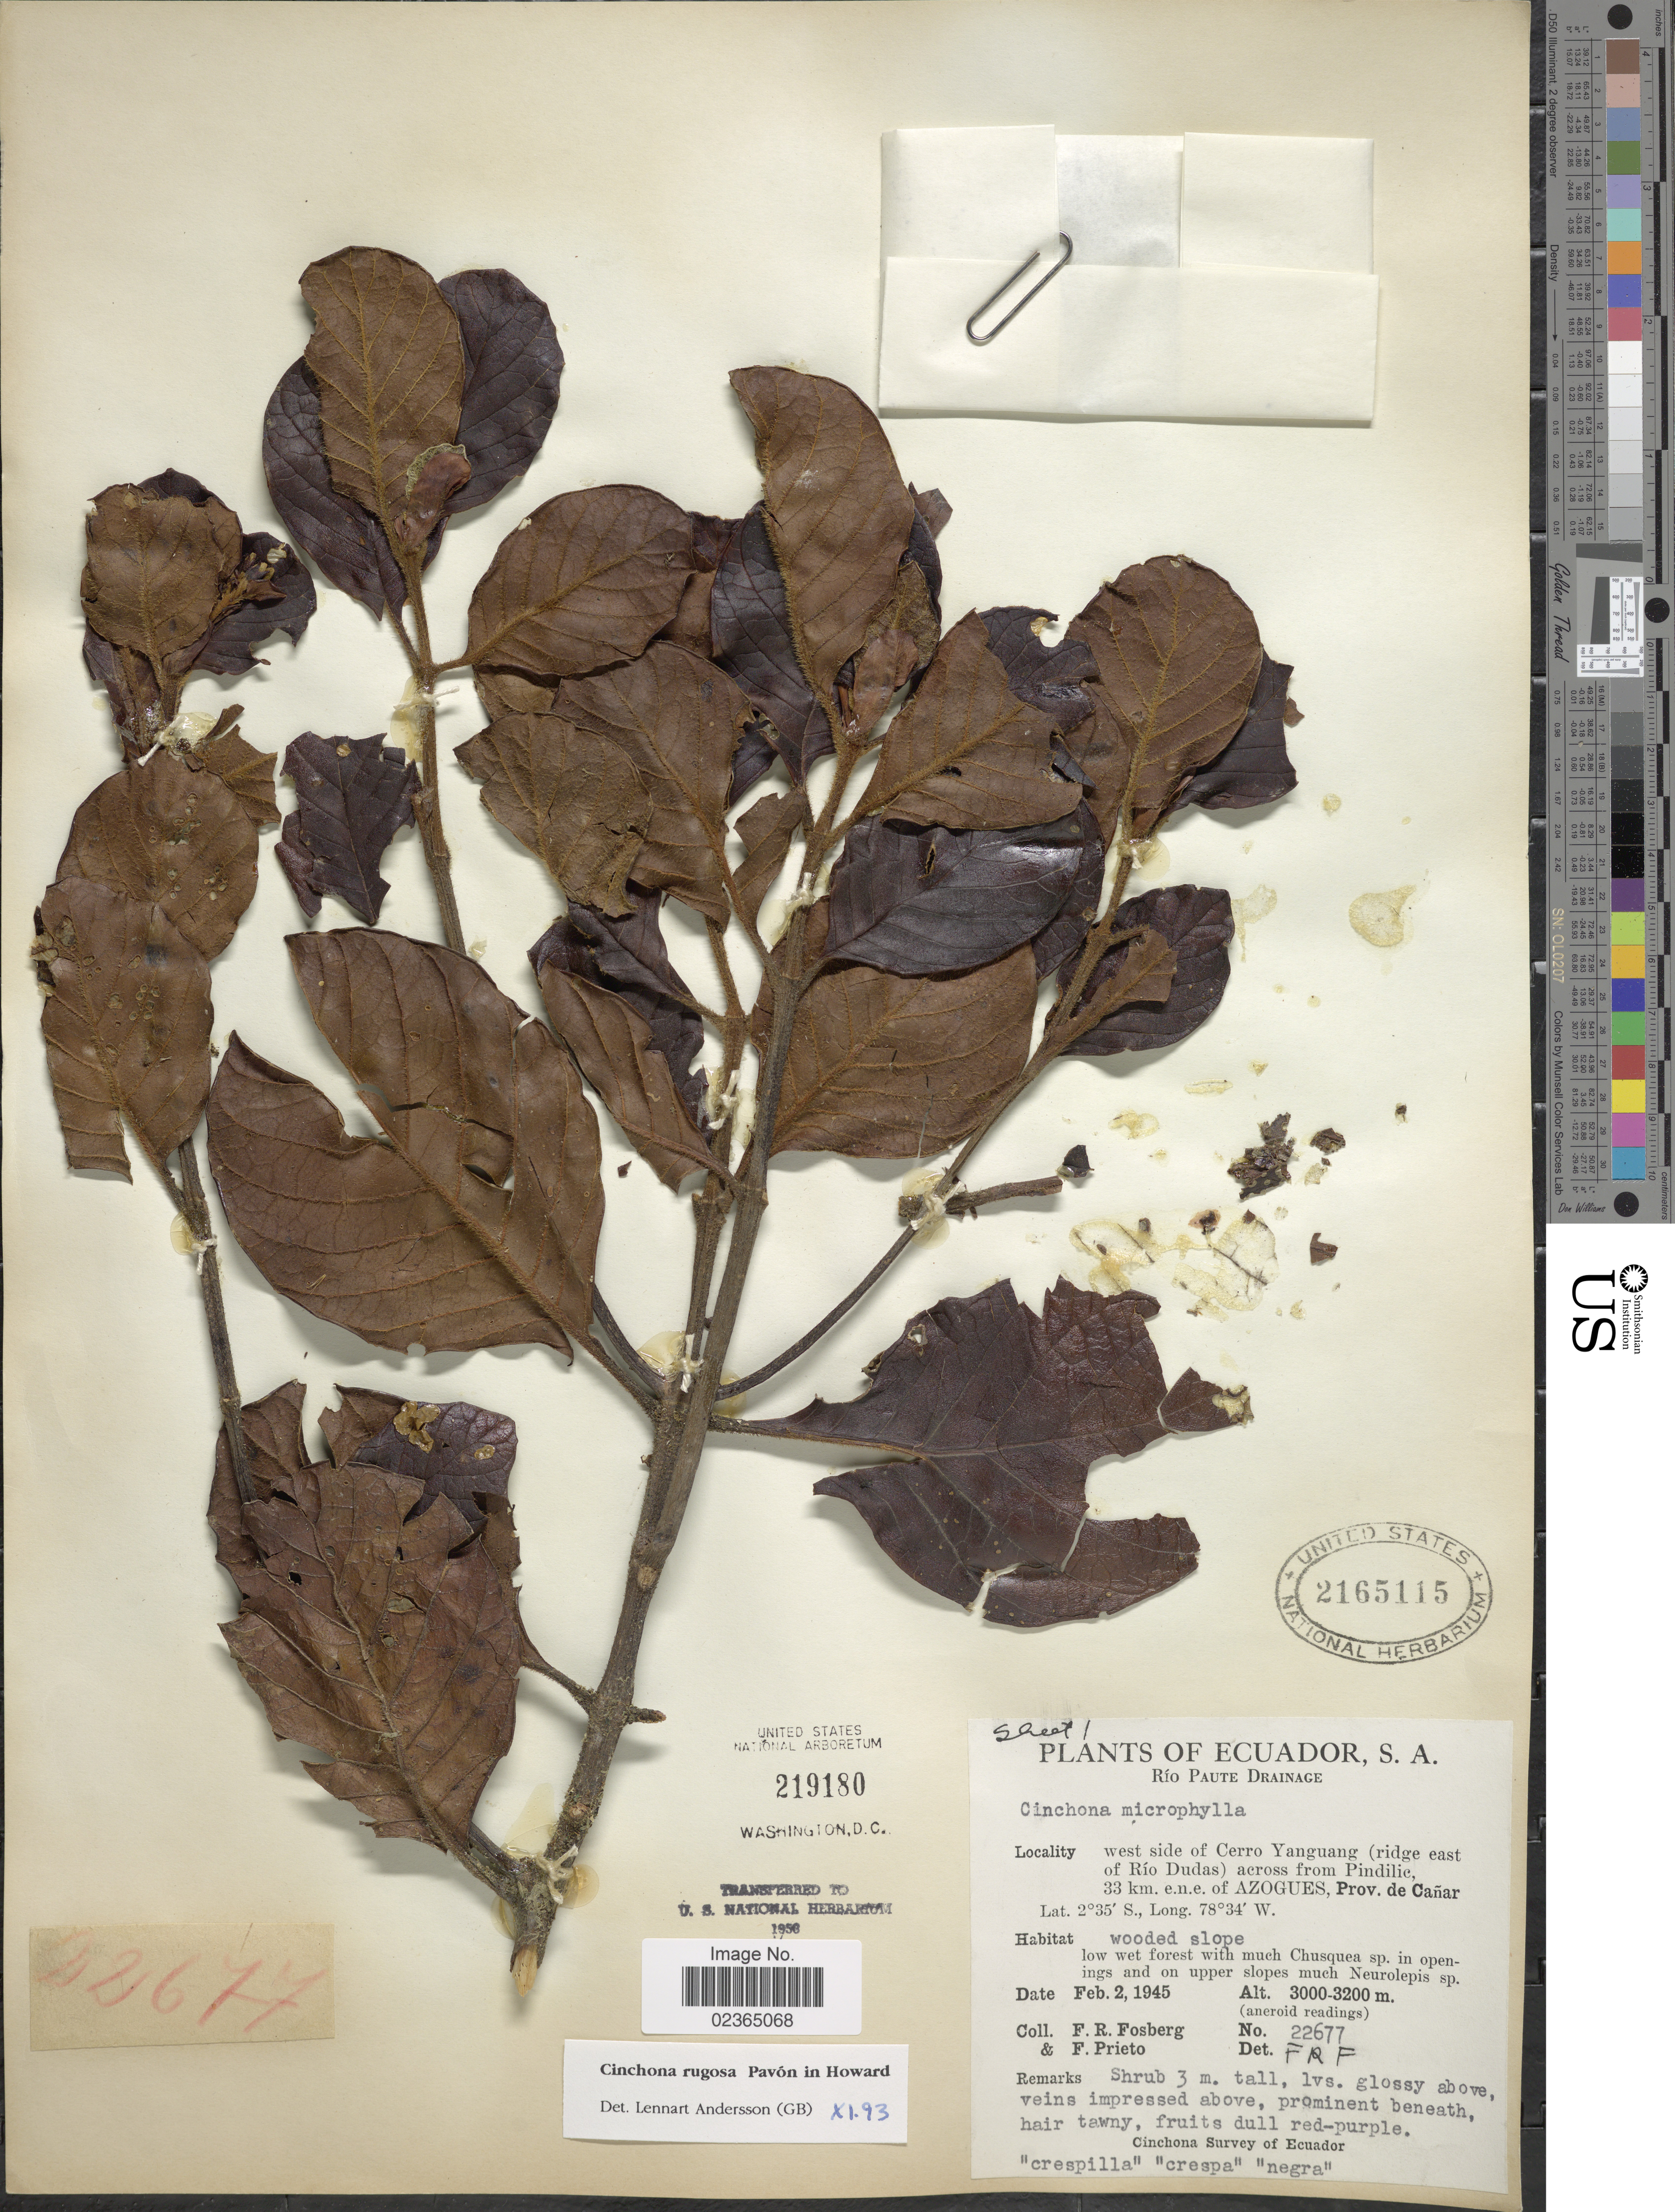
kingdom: Plantae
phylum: Tracheophyta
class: Magnoliopsida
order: Gentianales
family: Rubiaceae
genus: Cinchona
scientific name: Cinchona rugosa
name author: Pav.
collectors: F. R. Fosberg & F. Prieto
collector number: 22677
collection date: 1945-02-02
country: Ecuador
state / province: Cañar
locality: Río Paute Drainage. west side of Cerro Yanguang (ridge east of Río Dudas) across from Pindilic, 33 km. e.n.e. of Azogues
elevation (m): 3000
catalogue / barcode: US 2165115